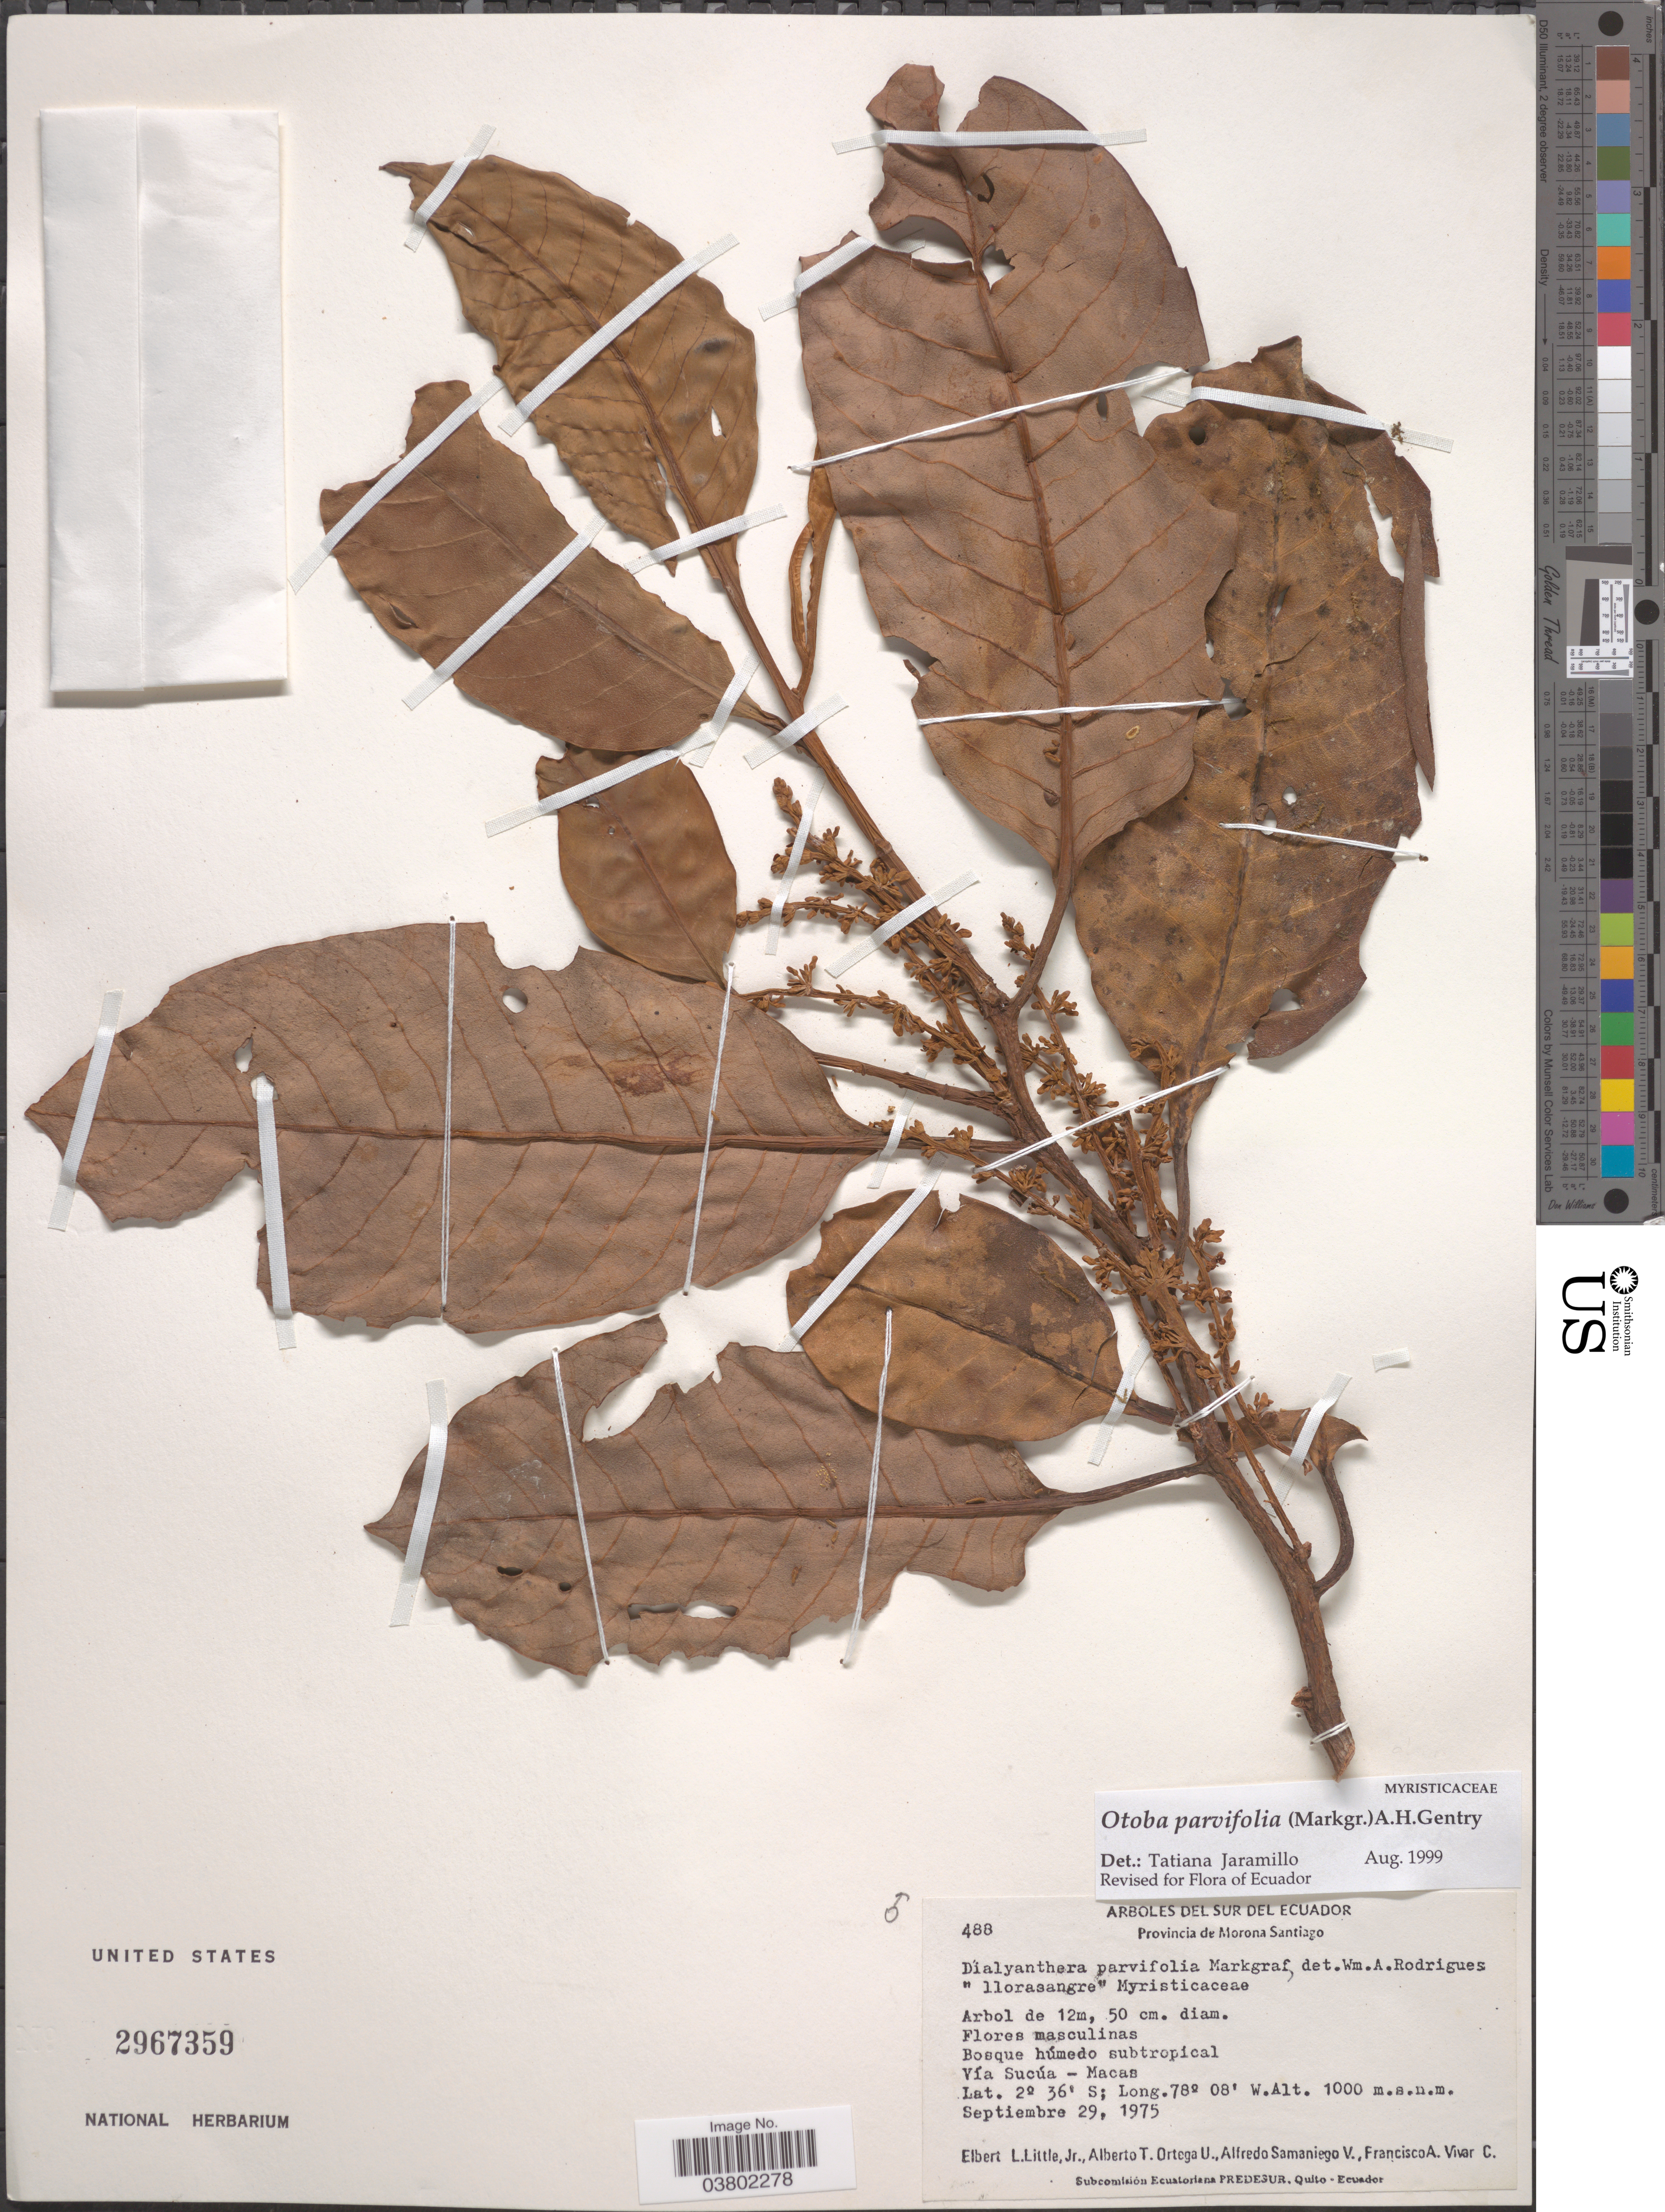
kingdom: Plantae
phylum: Tracheophyta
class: Magnoliopsida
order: Magnoliales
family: Myristicaceae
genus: Otoba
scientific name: Otoba parvifolia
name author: (Markgr.) A.H. Gentry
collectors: E. L. Little, A. T. Ortega U., A. V. Samaniego & F. A. Vivar C.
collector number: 488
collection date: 1975-09-29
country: Ecuador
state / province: Morona-Santiago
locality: Vía Sucúa - Macas.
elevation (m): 1000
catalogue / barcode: US 2967359